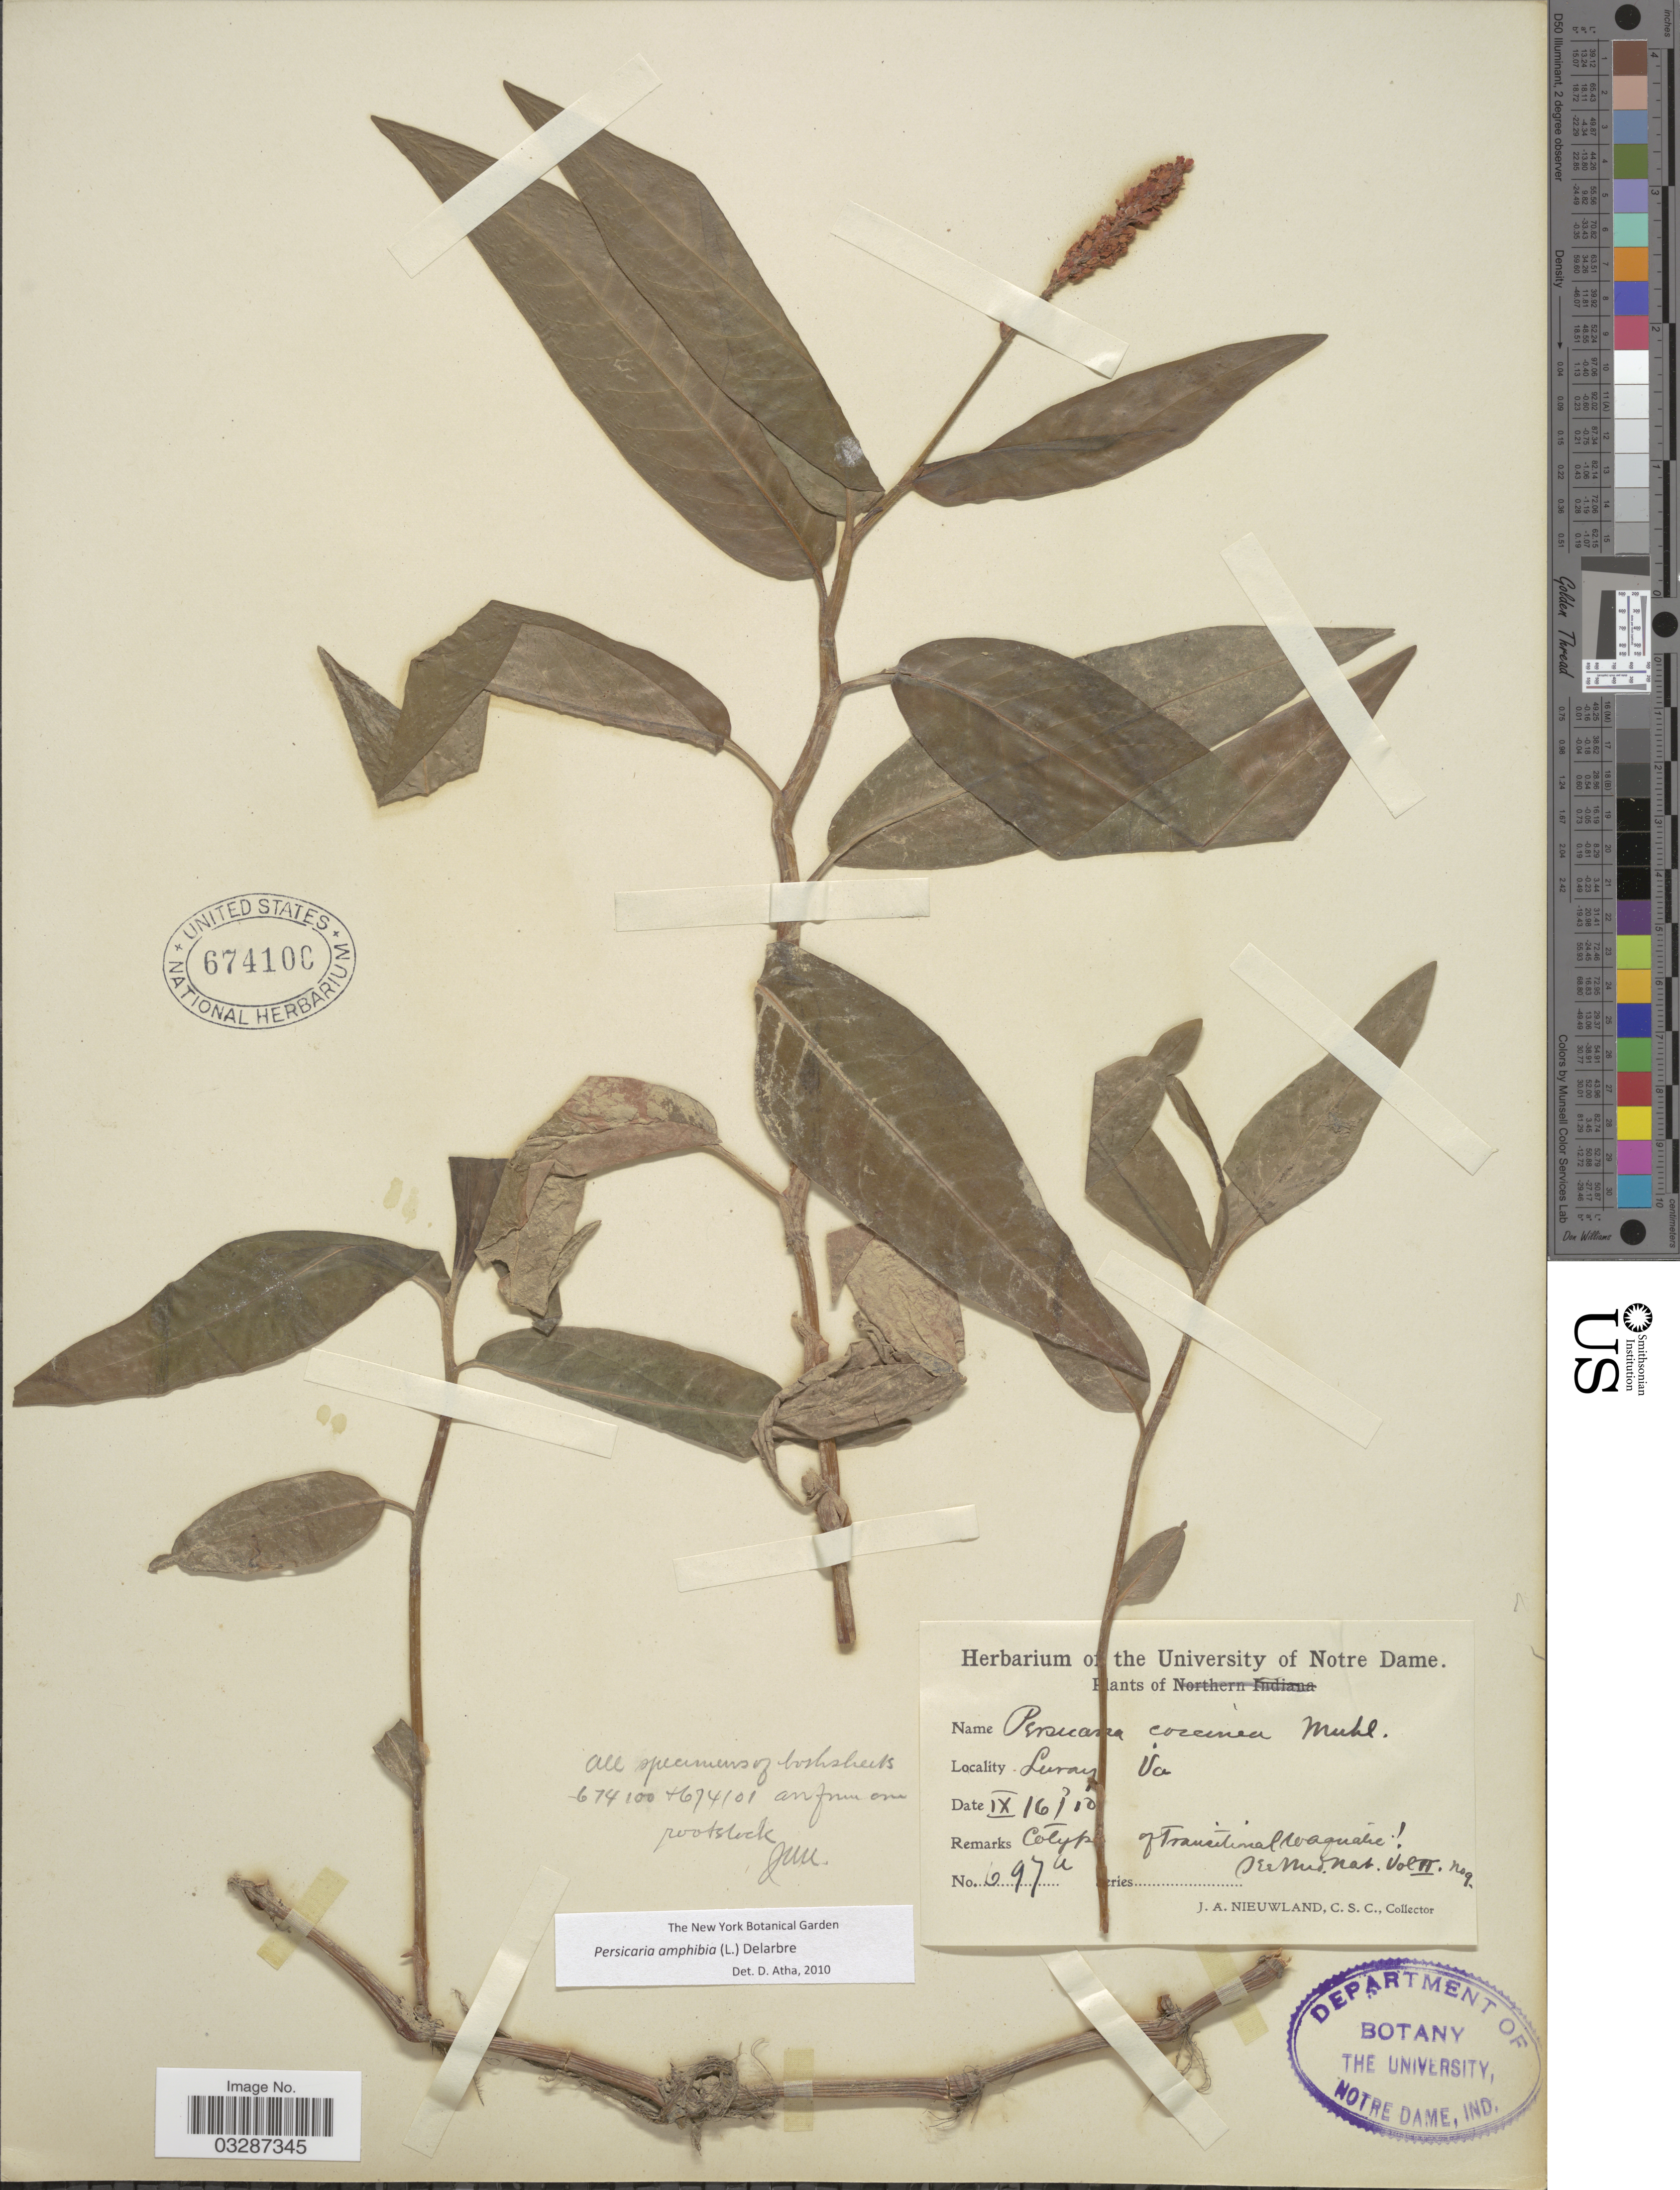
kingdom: Plantae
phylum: Tracheophyta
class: Magnoliopsida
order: Caryophyllales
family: Polygonaceae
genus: Persicaria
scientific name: Persicaria amphibia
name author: (L.) Delarbre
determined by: Atha, D. E.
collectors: J. A. Nieuwland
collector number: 697a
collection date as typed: Transcribed d/m/y: 6/9/10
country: United States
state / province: Virginia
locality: Luray.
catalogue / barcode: US 674100